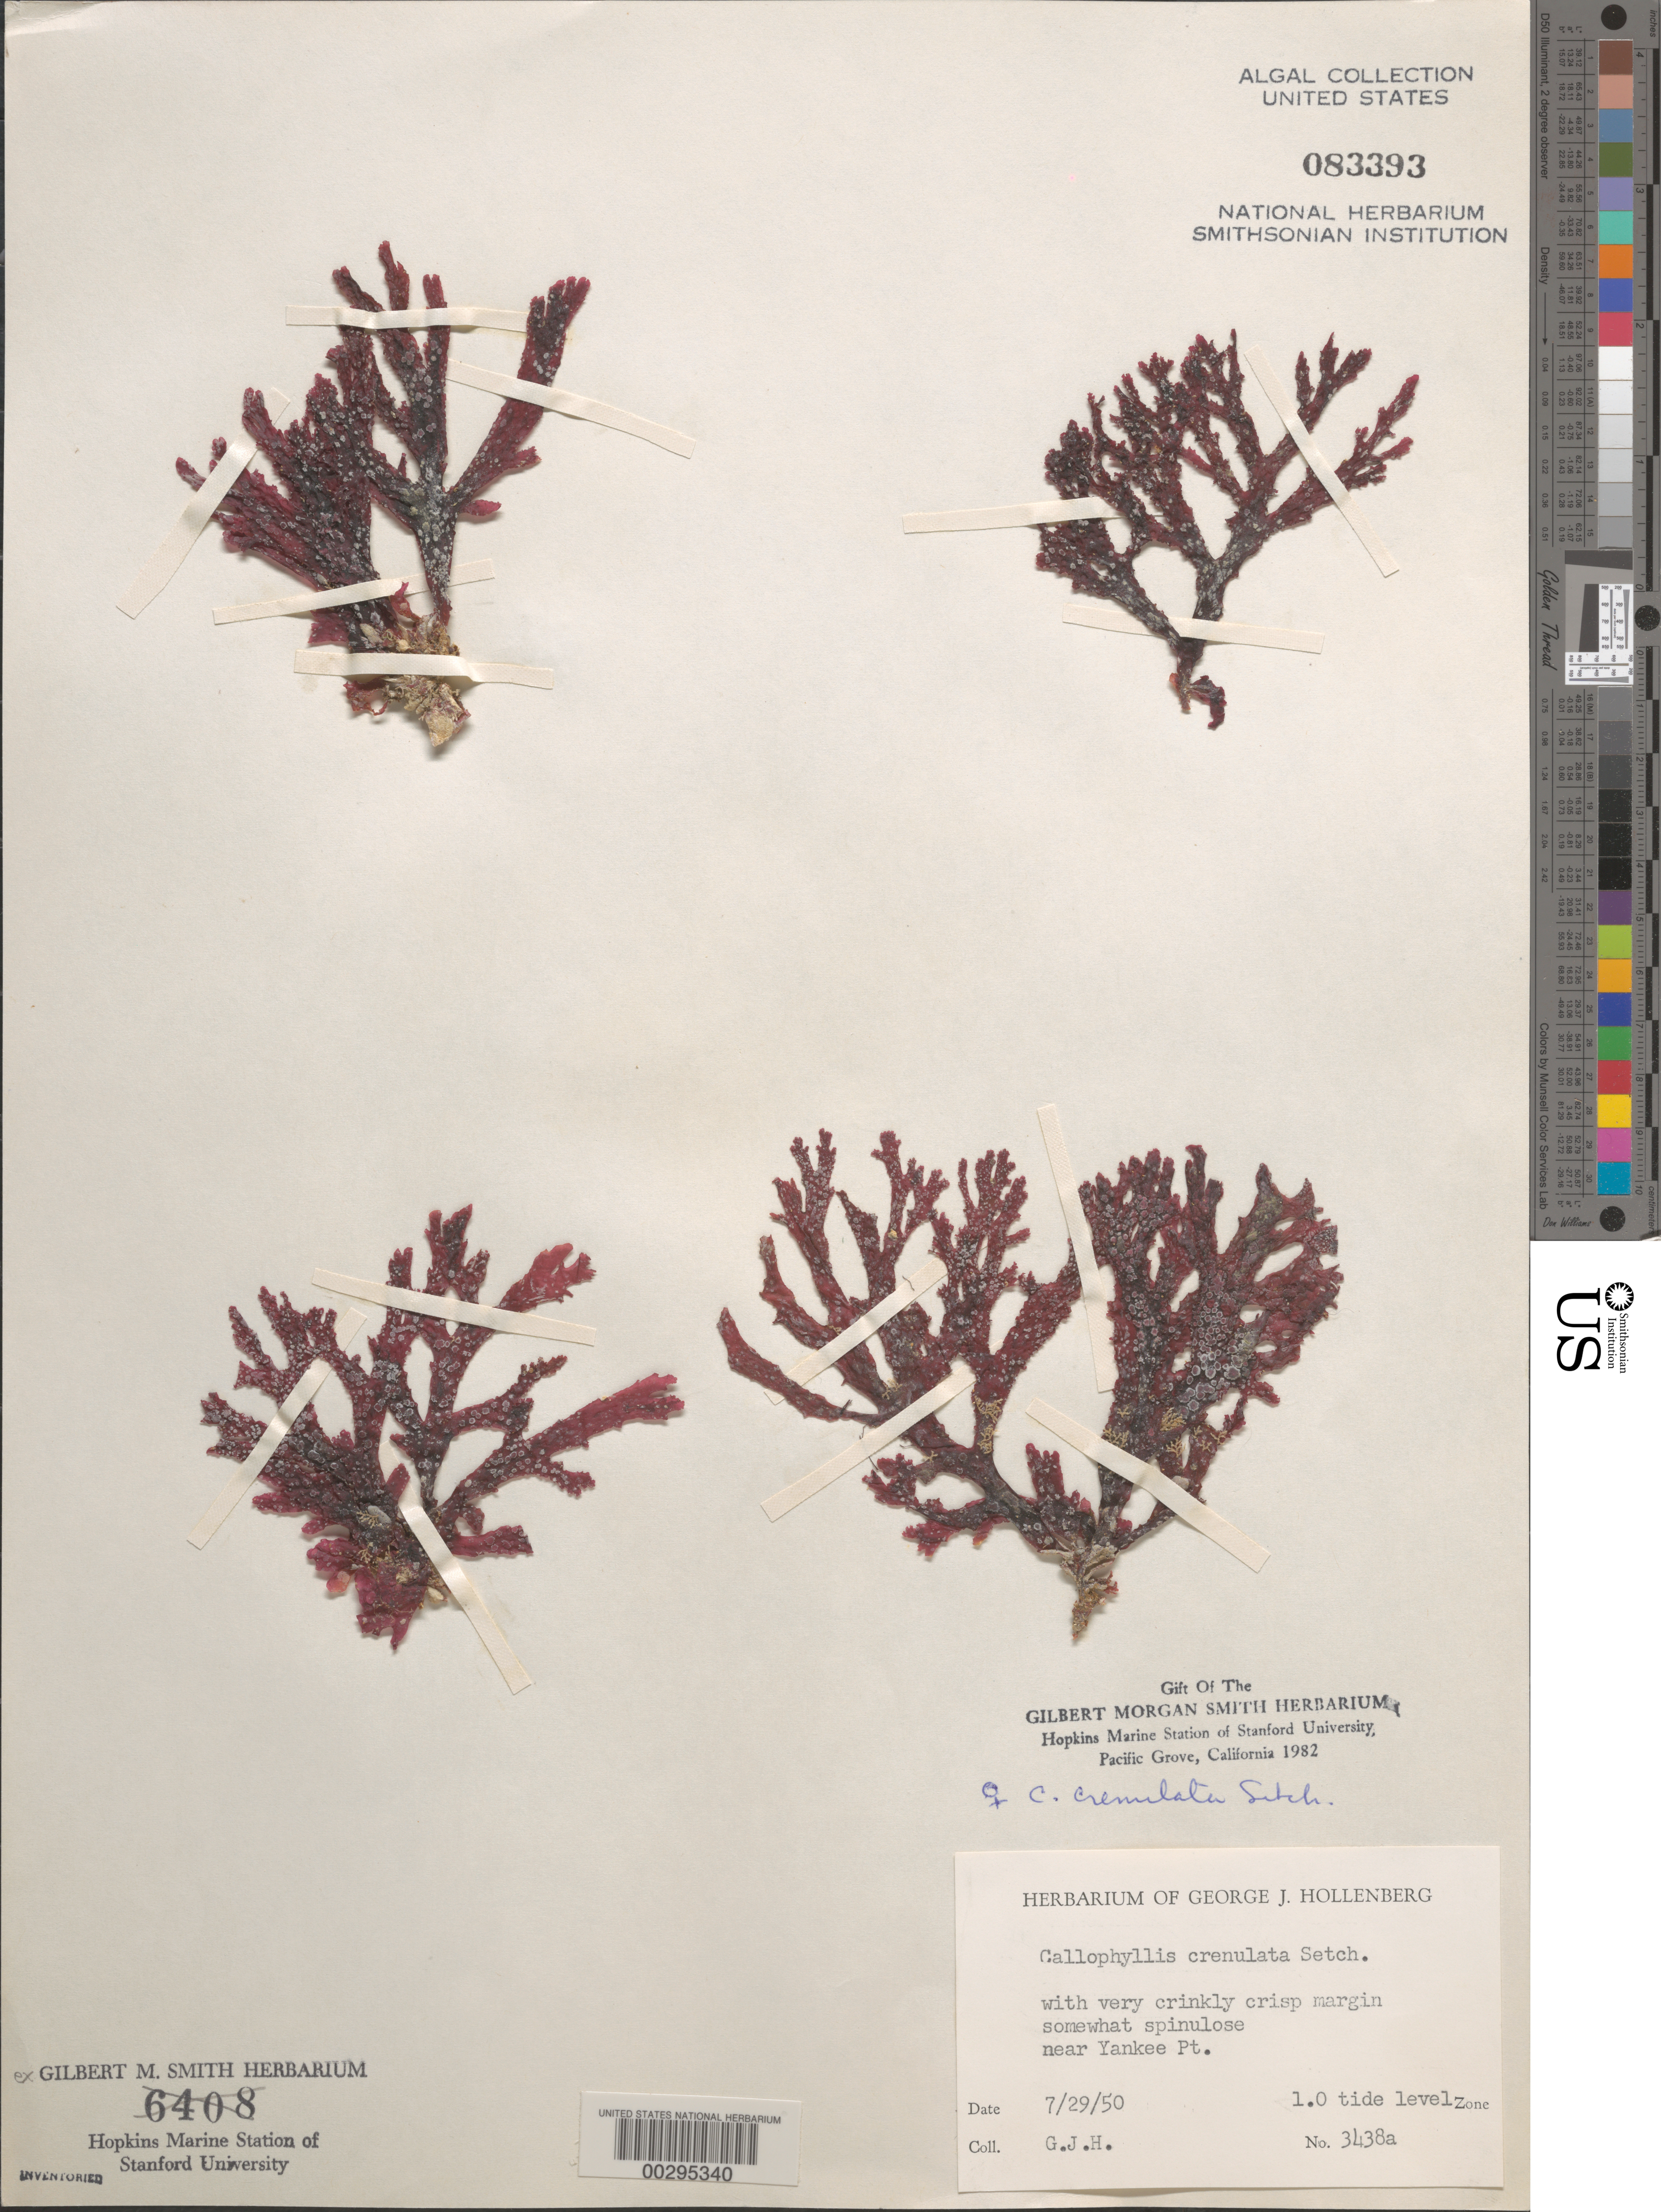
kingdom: Plantae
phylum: Rhodophyta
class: Florideophyceae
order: Gigartinales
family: Kallymeniaceae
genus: Callophyllis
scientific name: Callophyllis crenulata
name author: Setch.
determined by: Hollenberg, George J.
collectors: G. Hollenberg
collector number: GJH 3438a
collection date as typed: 29 Jul 1950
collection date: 1950-07-29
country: United States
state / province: California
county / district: Monterey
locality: Near Yankee Point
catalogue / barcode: US 83393